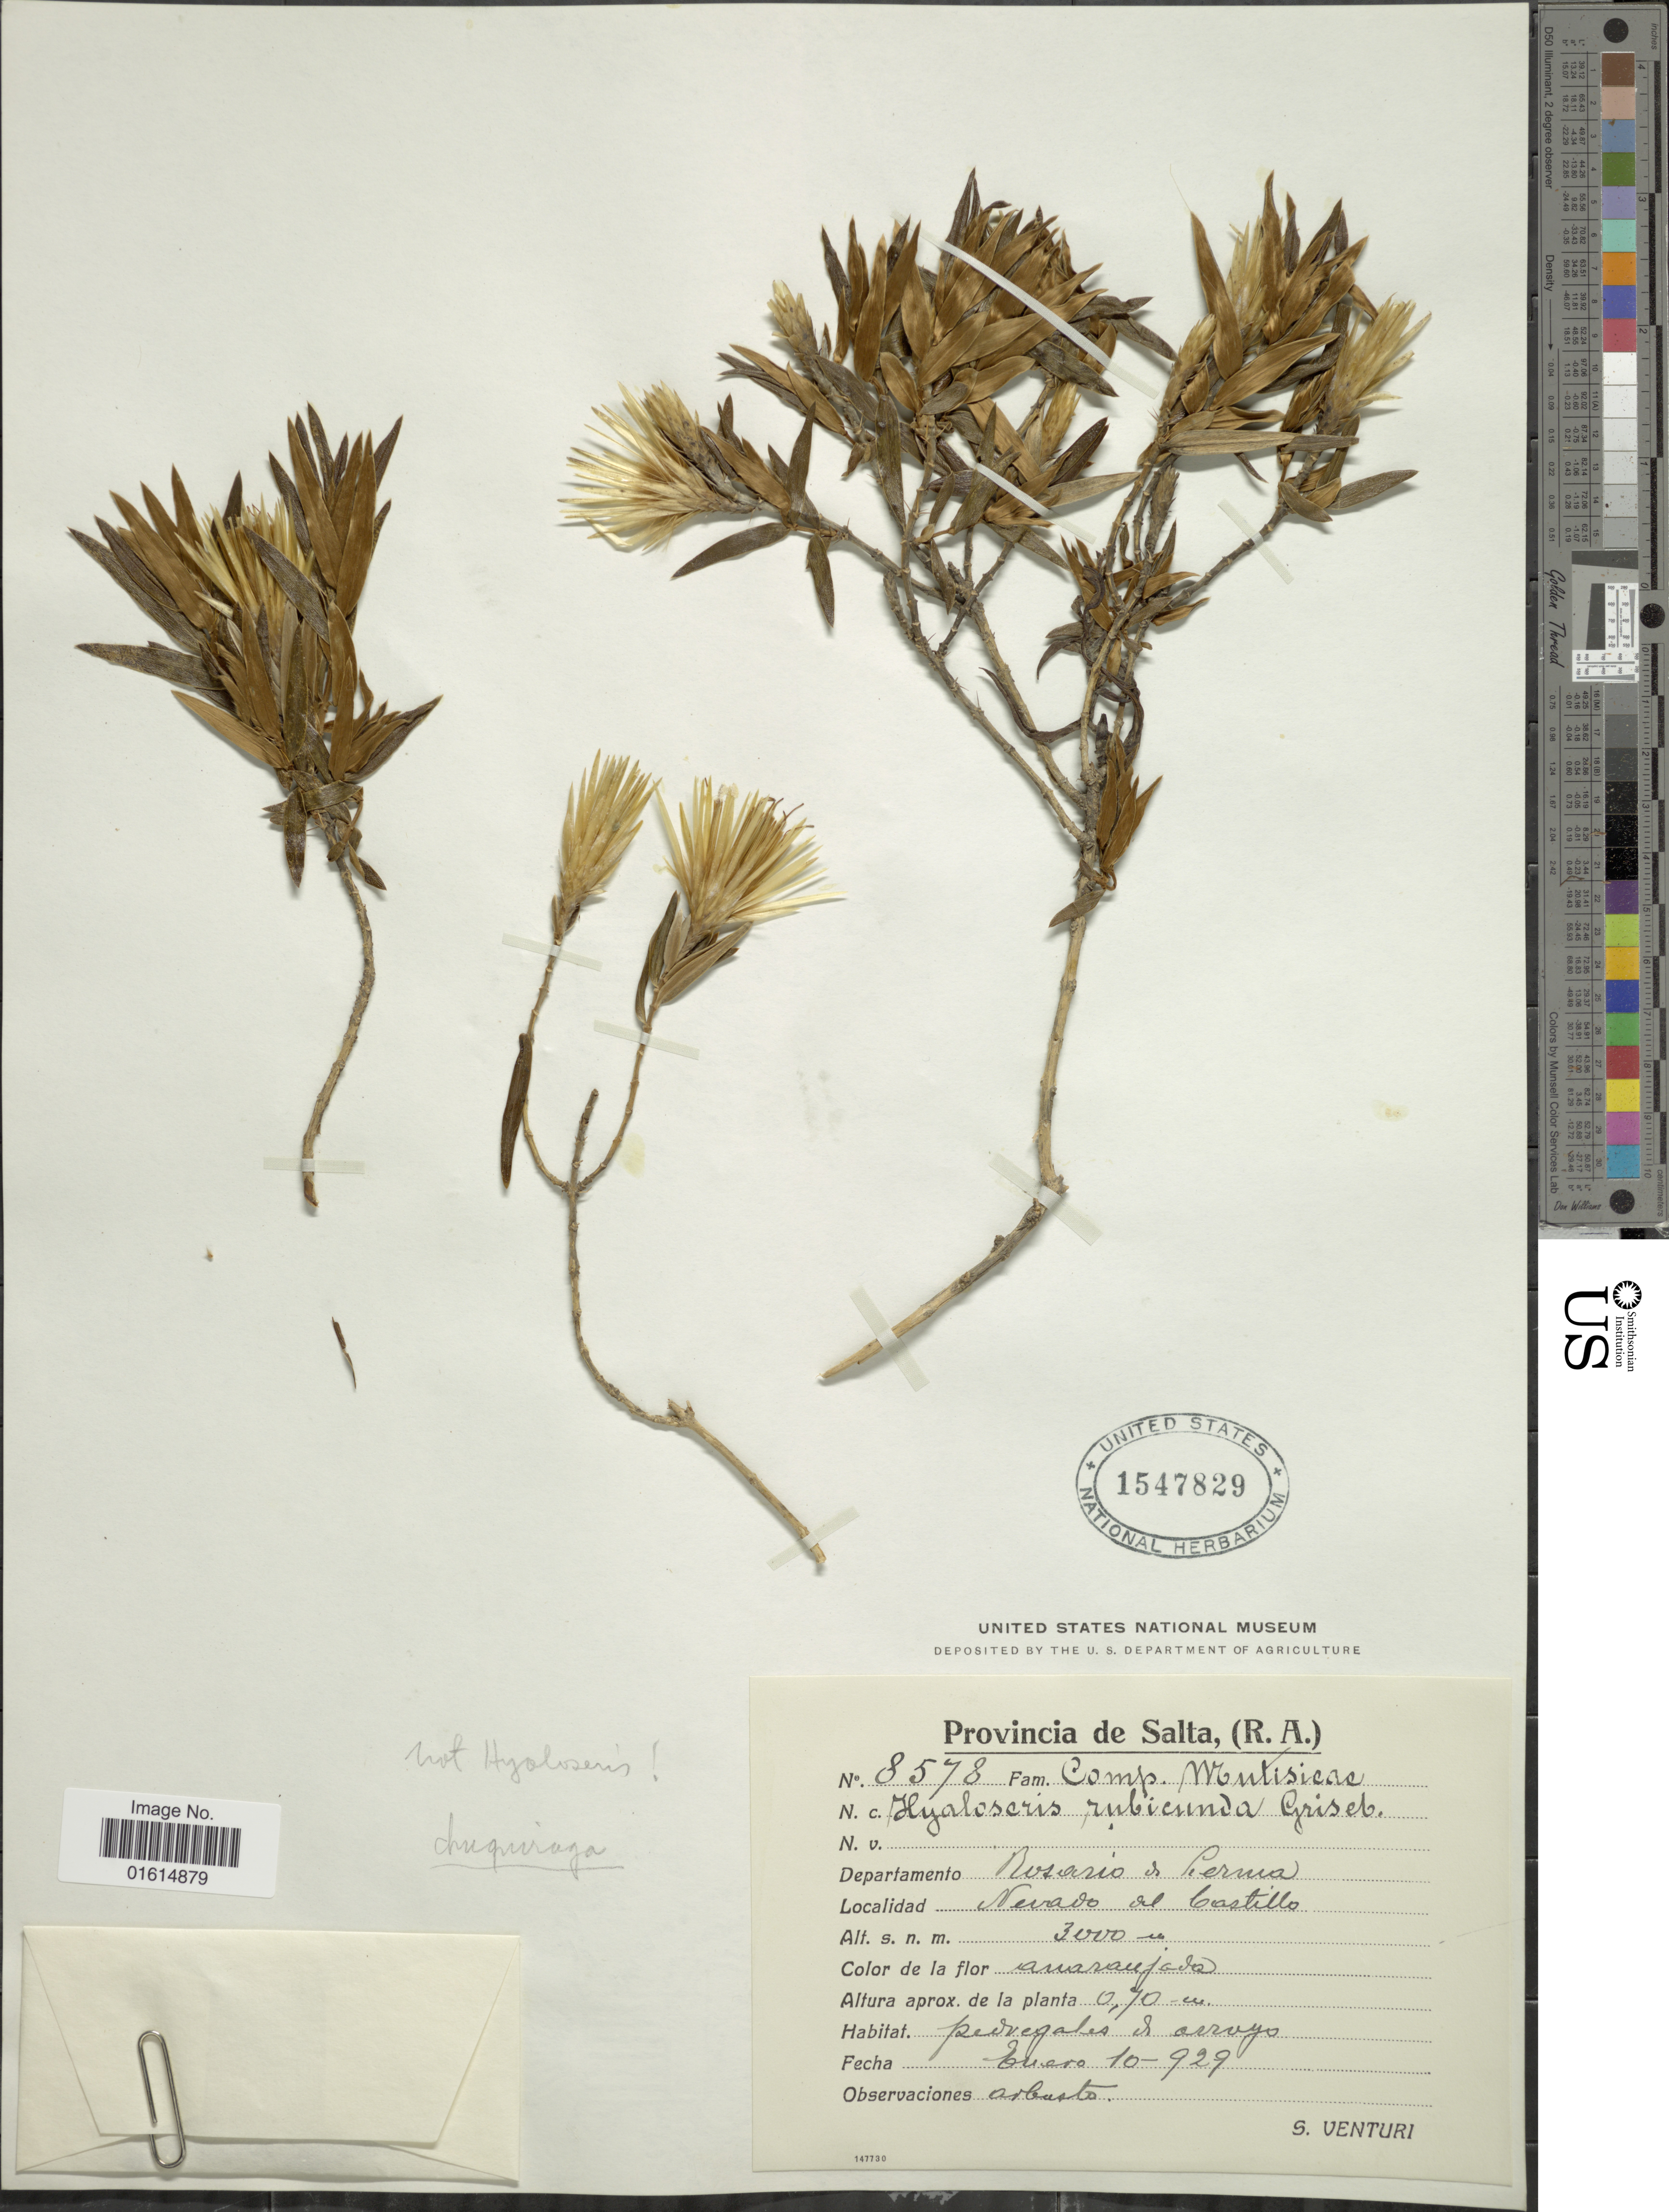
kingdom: Plantae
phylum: Tracheophyta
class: Magnoliopsida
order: Asterales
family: Asteraceae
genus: Chuquiraga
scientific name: Chuquiraga calchaquina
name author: Cabrera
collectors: S. Venturi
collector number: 8578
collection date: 1929-01-10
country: Argentina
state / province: Salta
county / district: Rosario de Lerma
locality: Nevado del Castillo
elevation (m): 3000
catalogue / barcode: US 1547829